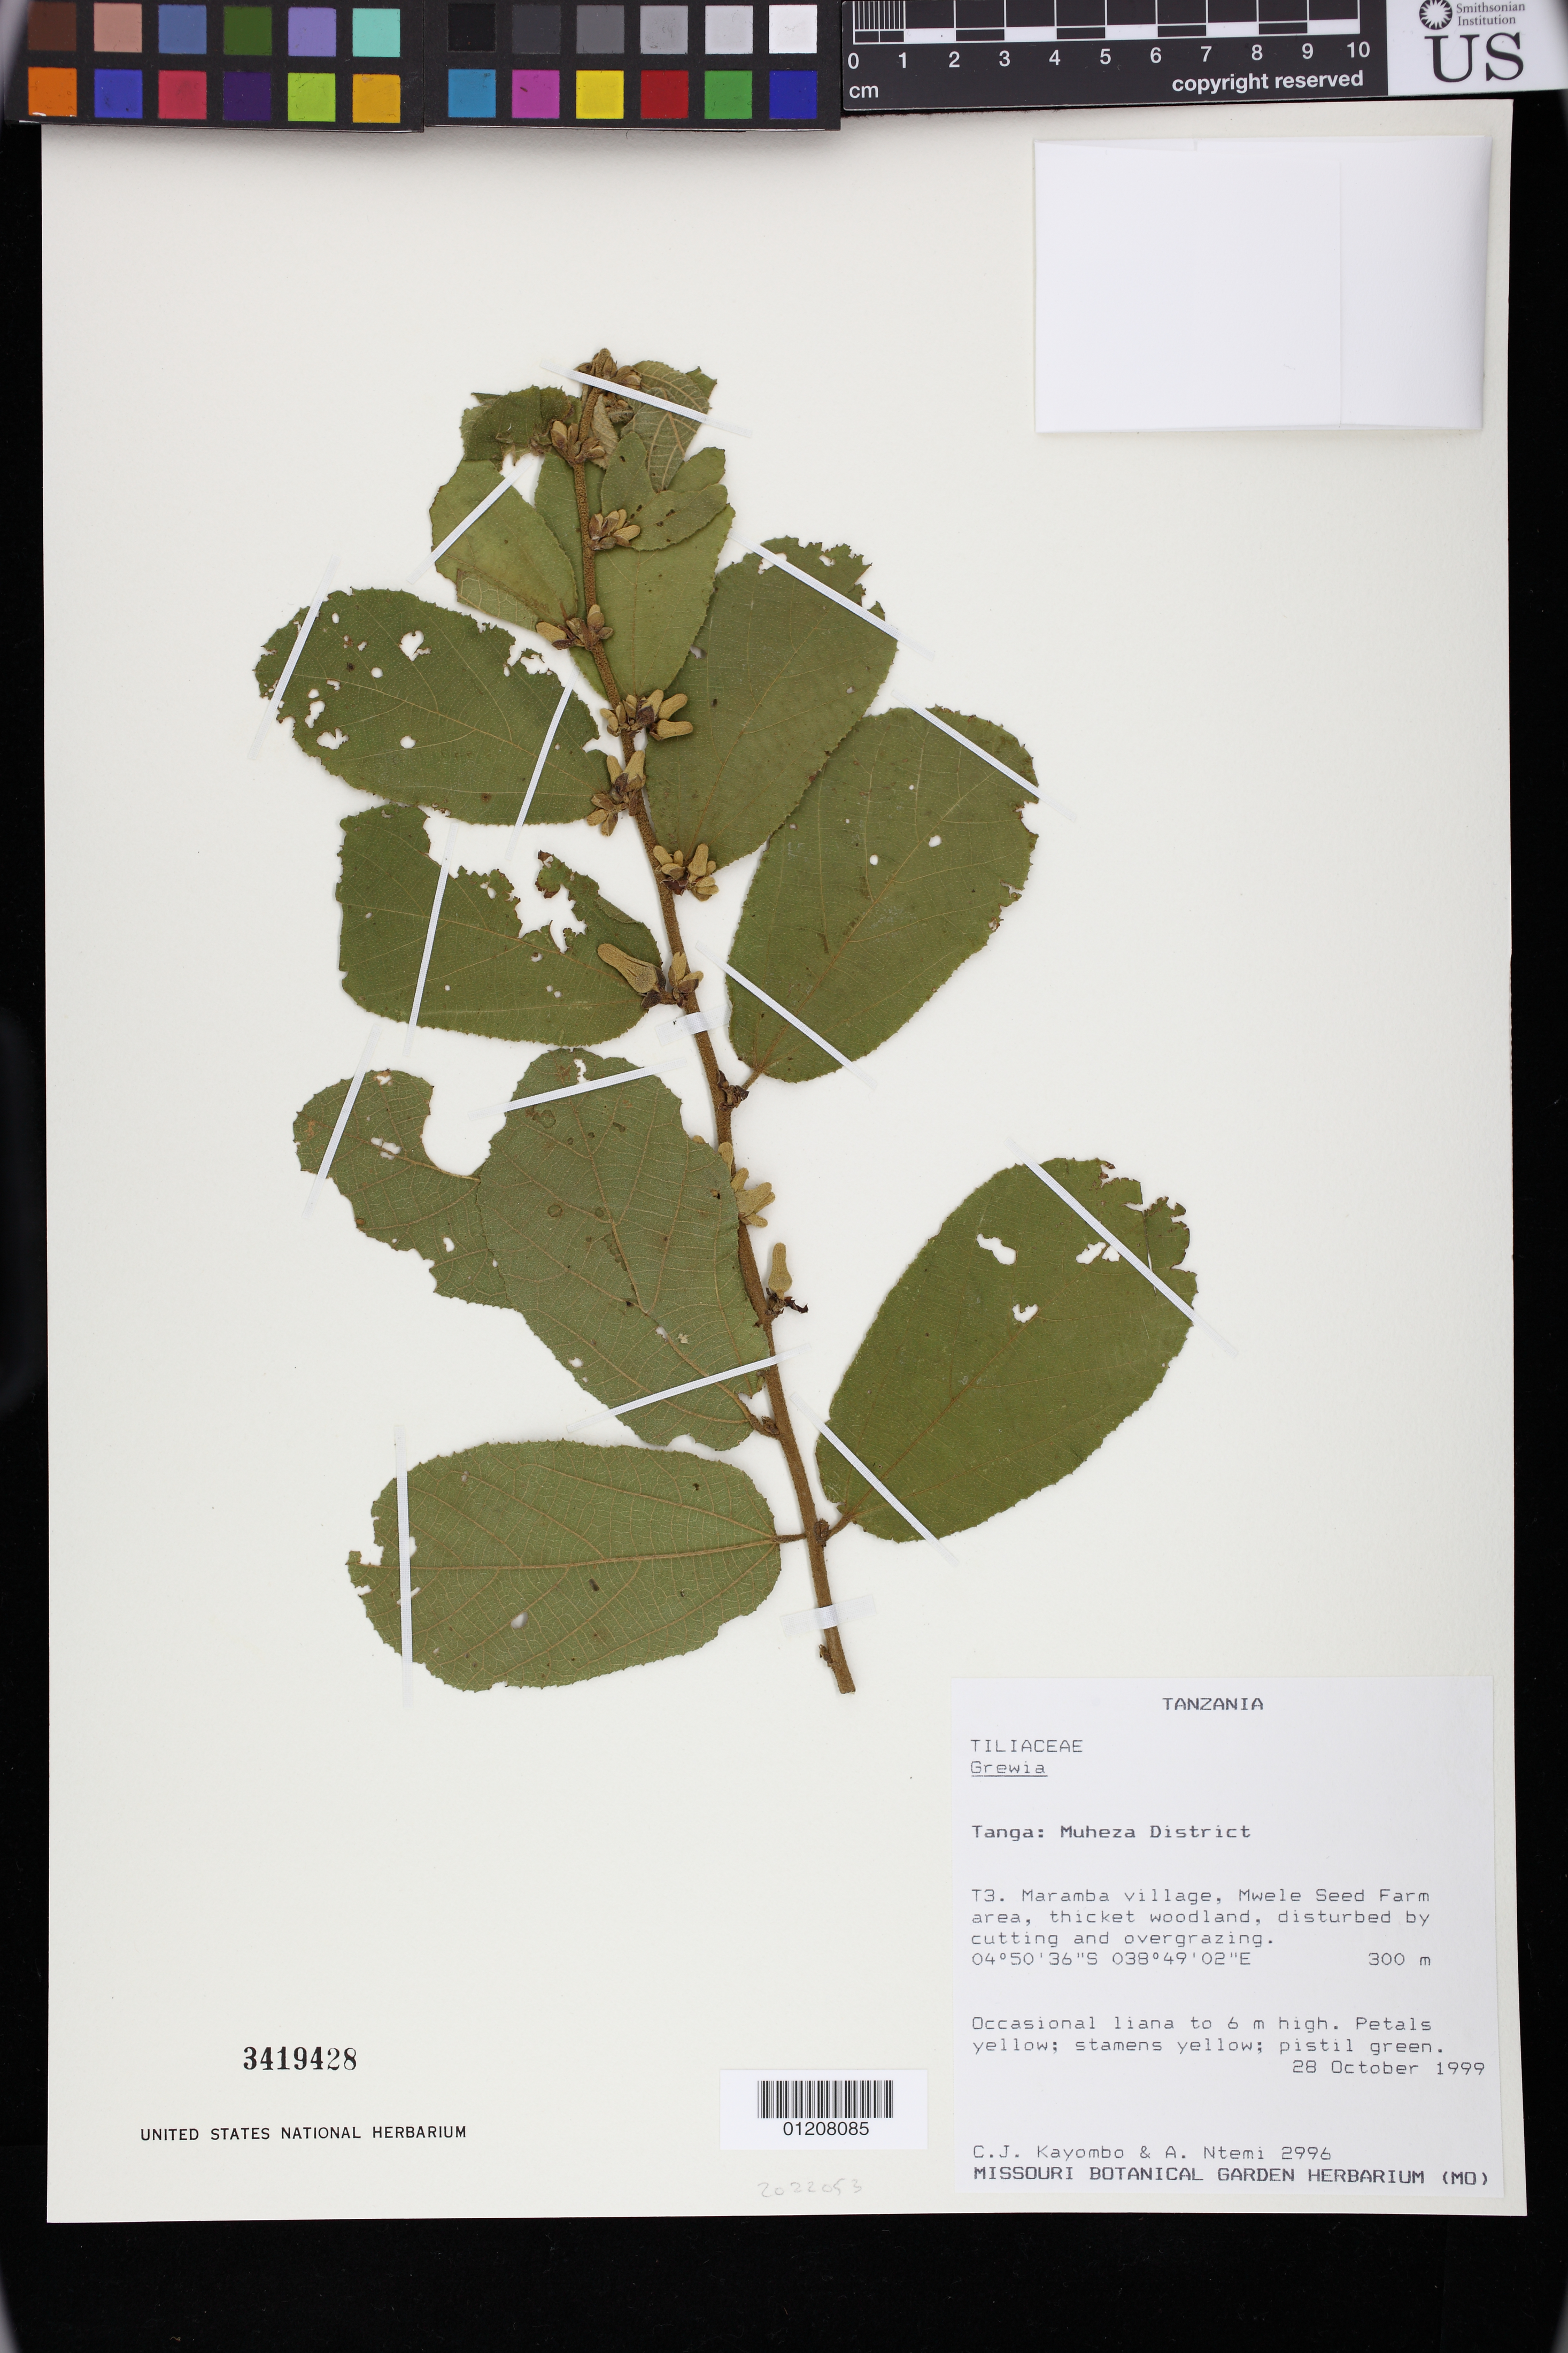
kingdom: Plantae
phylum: Tracheophyta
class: Magnoliopsida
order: Malvales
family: Malvaceae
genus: Grewia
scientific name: Grewia sp.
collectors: C. Kayombo & A. Ntemi Sallu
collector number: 2996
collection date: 1999-10-28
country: Tanzania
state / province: Tanga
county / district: Muheza District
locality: T3. Maramba village, Mwele Seed Farm area, thicket woodland, disturbed by cutting and overgrazing.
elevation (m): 300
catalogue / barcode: US 3419428